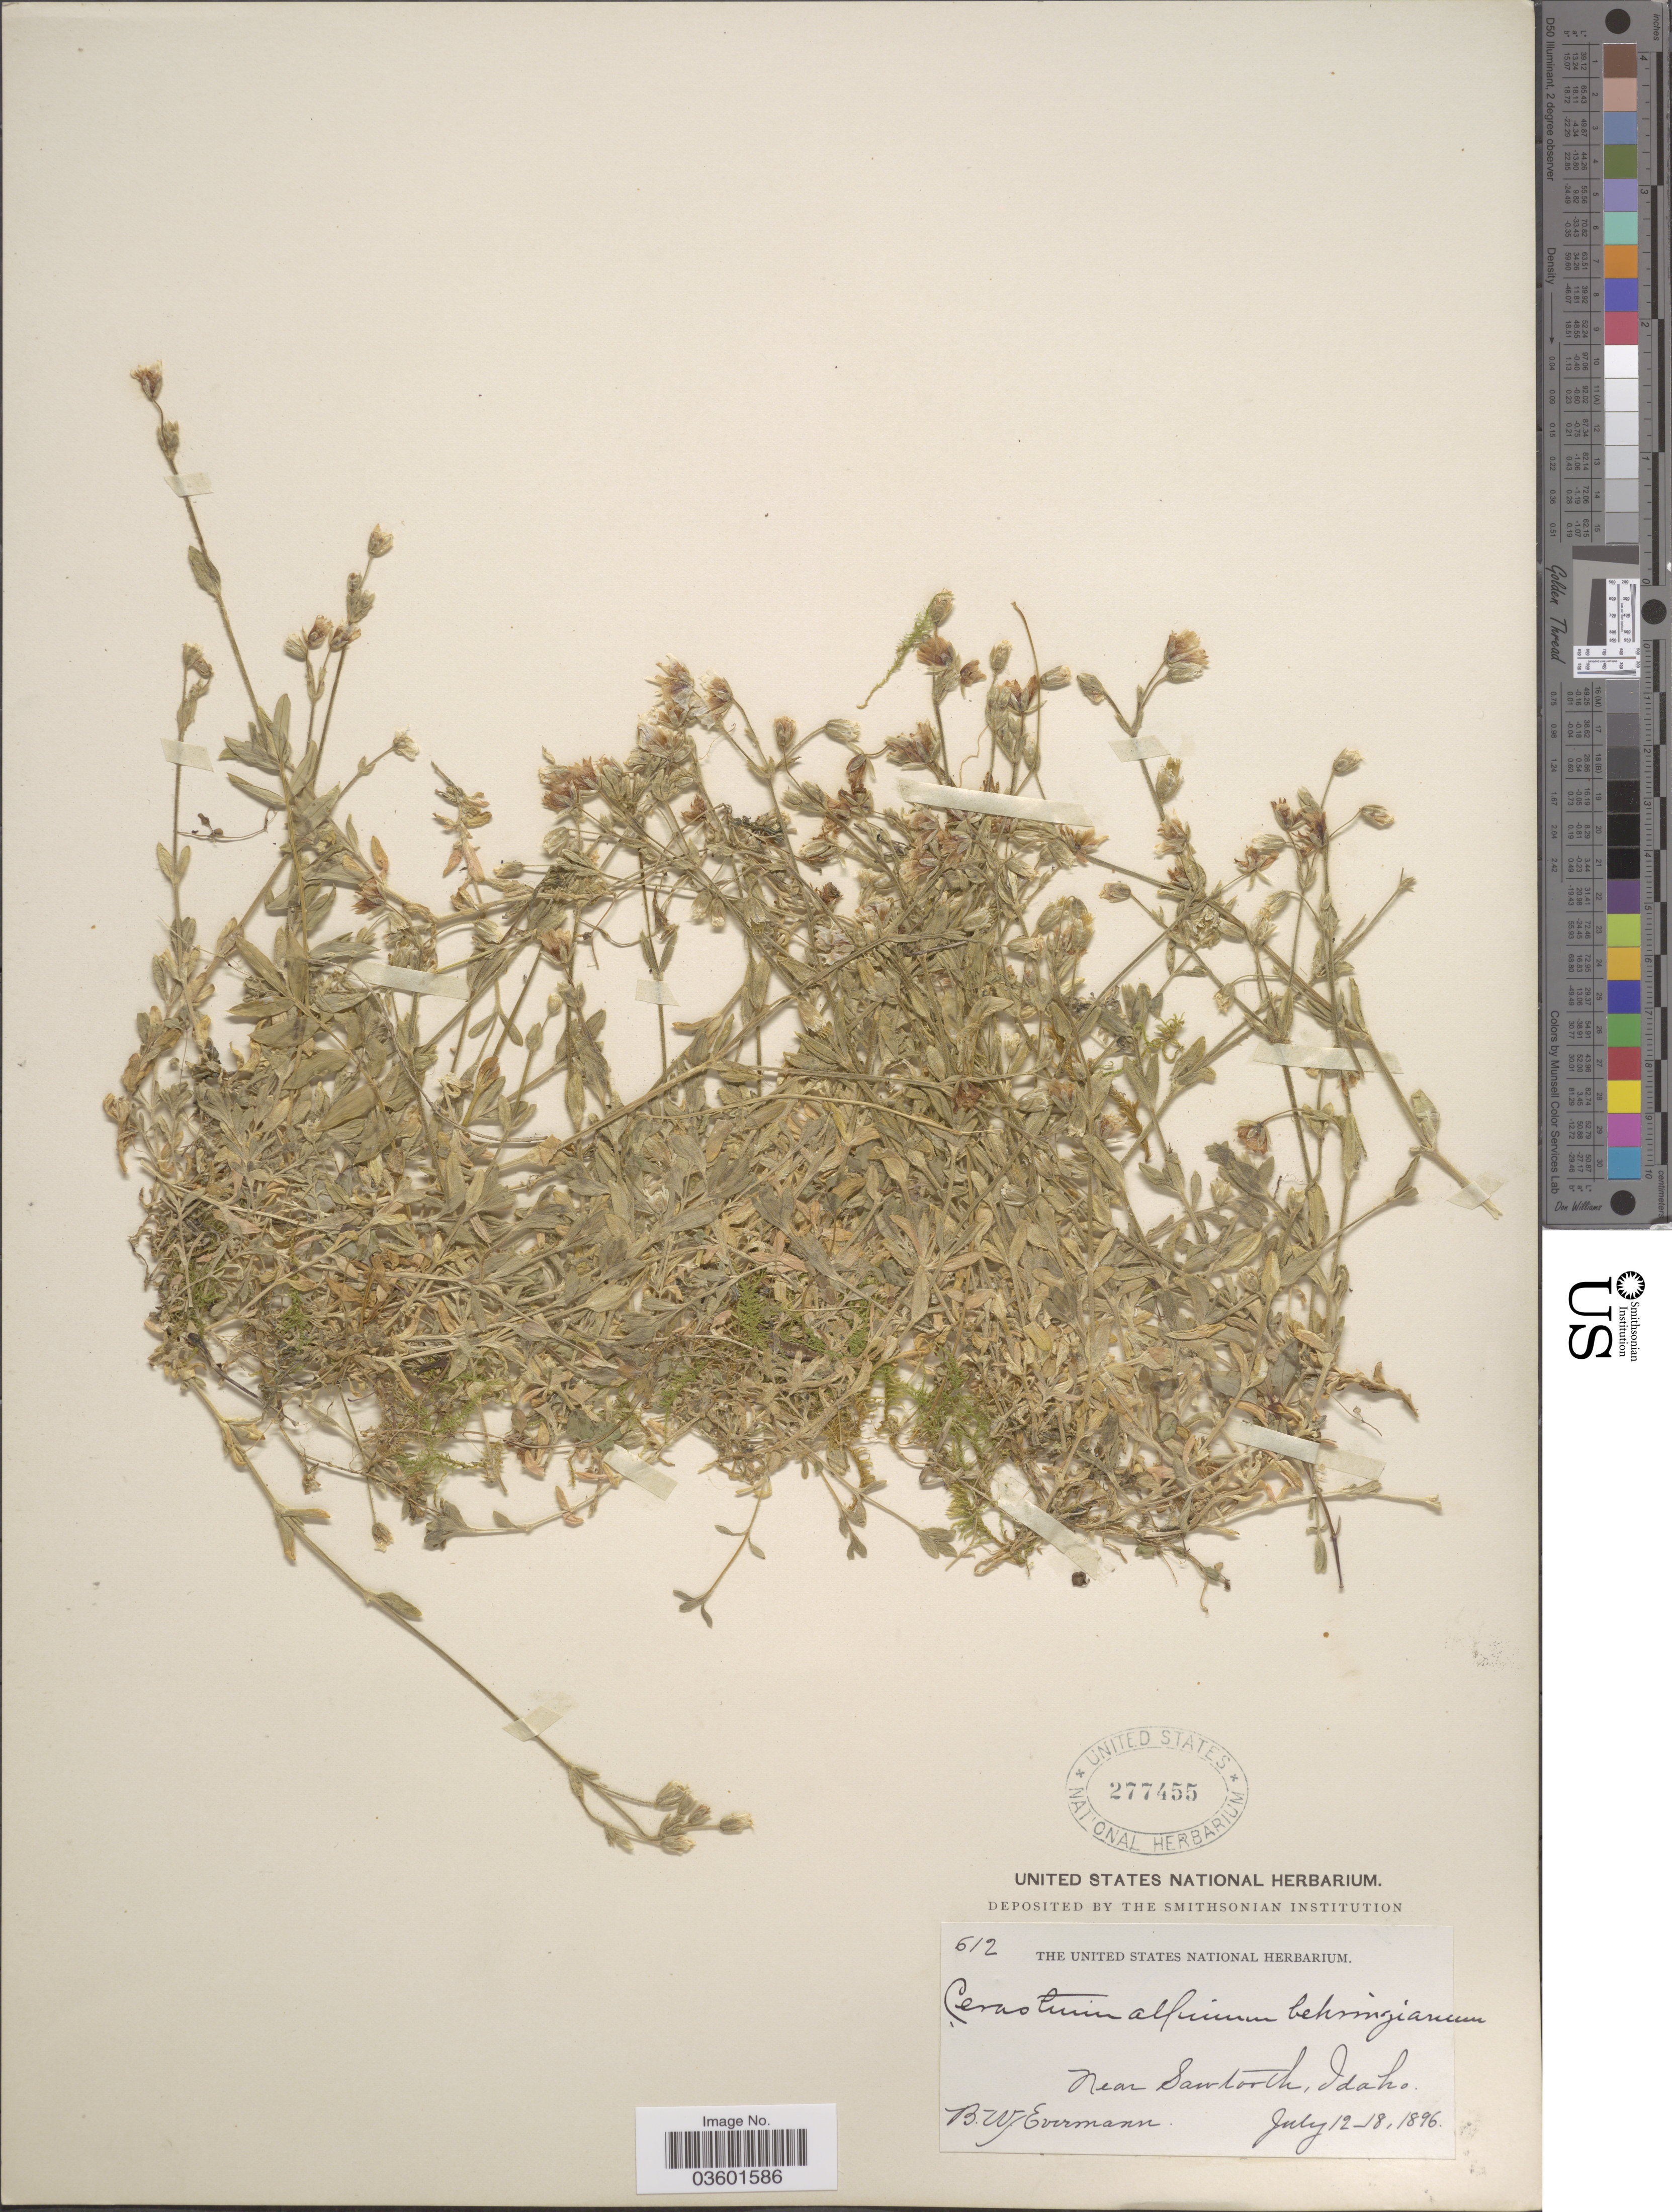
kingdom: Plantae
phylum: Tracheophyta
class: Magnoliopsida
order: Caryophyllales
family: Caryophyllaceae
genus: Cerastium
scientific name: Cerastium beeringianum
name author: Cham. & Schltdl.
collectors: B. W. Evermann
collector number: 612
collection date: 1896-07-12/1896-07-18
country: United States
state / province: Idaho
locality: Near Sawtooth.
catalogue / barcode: US 277455